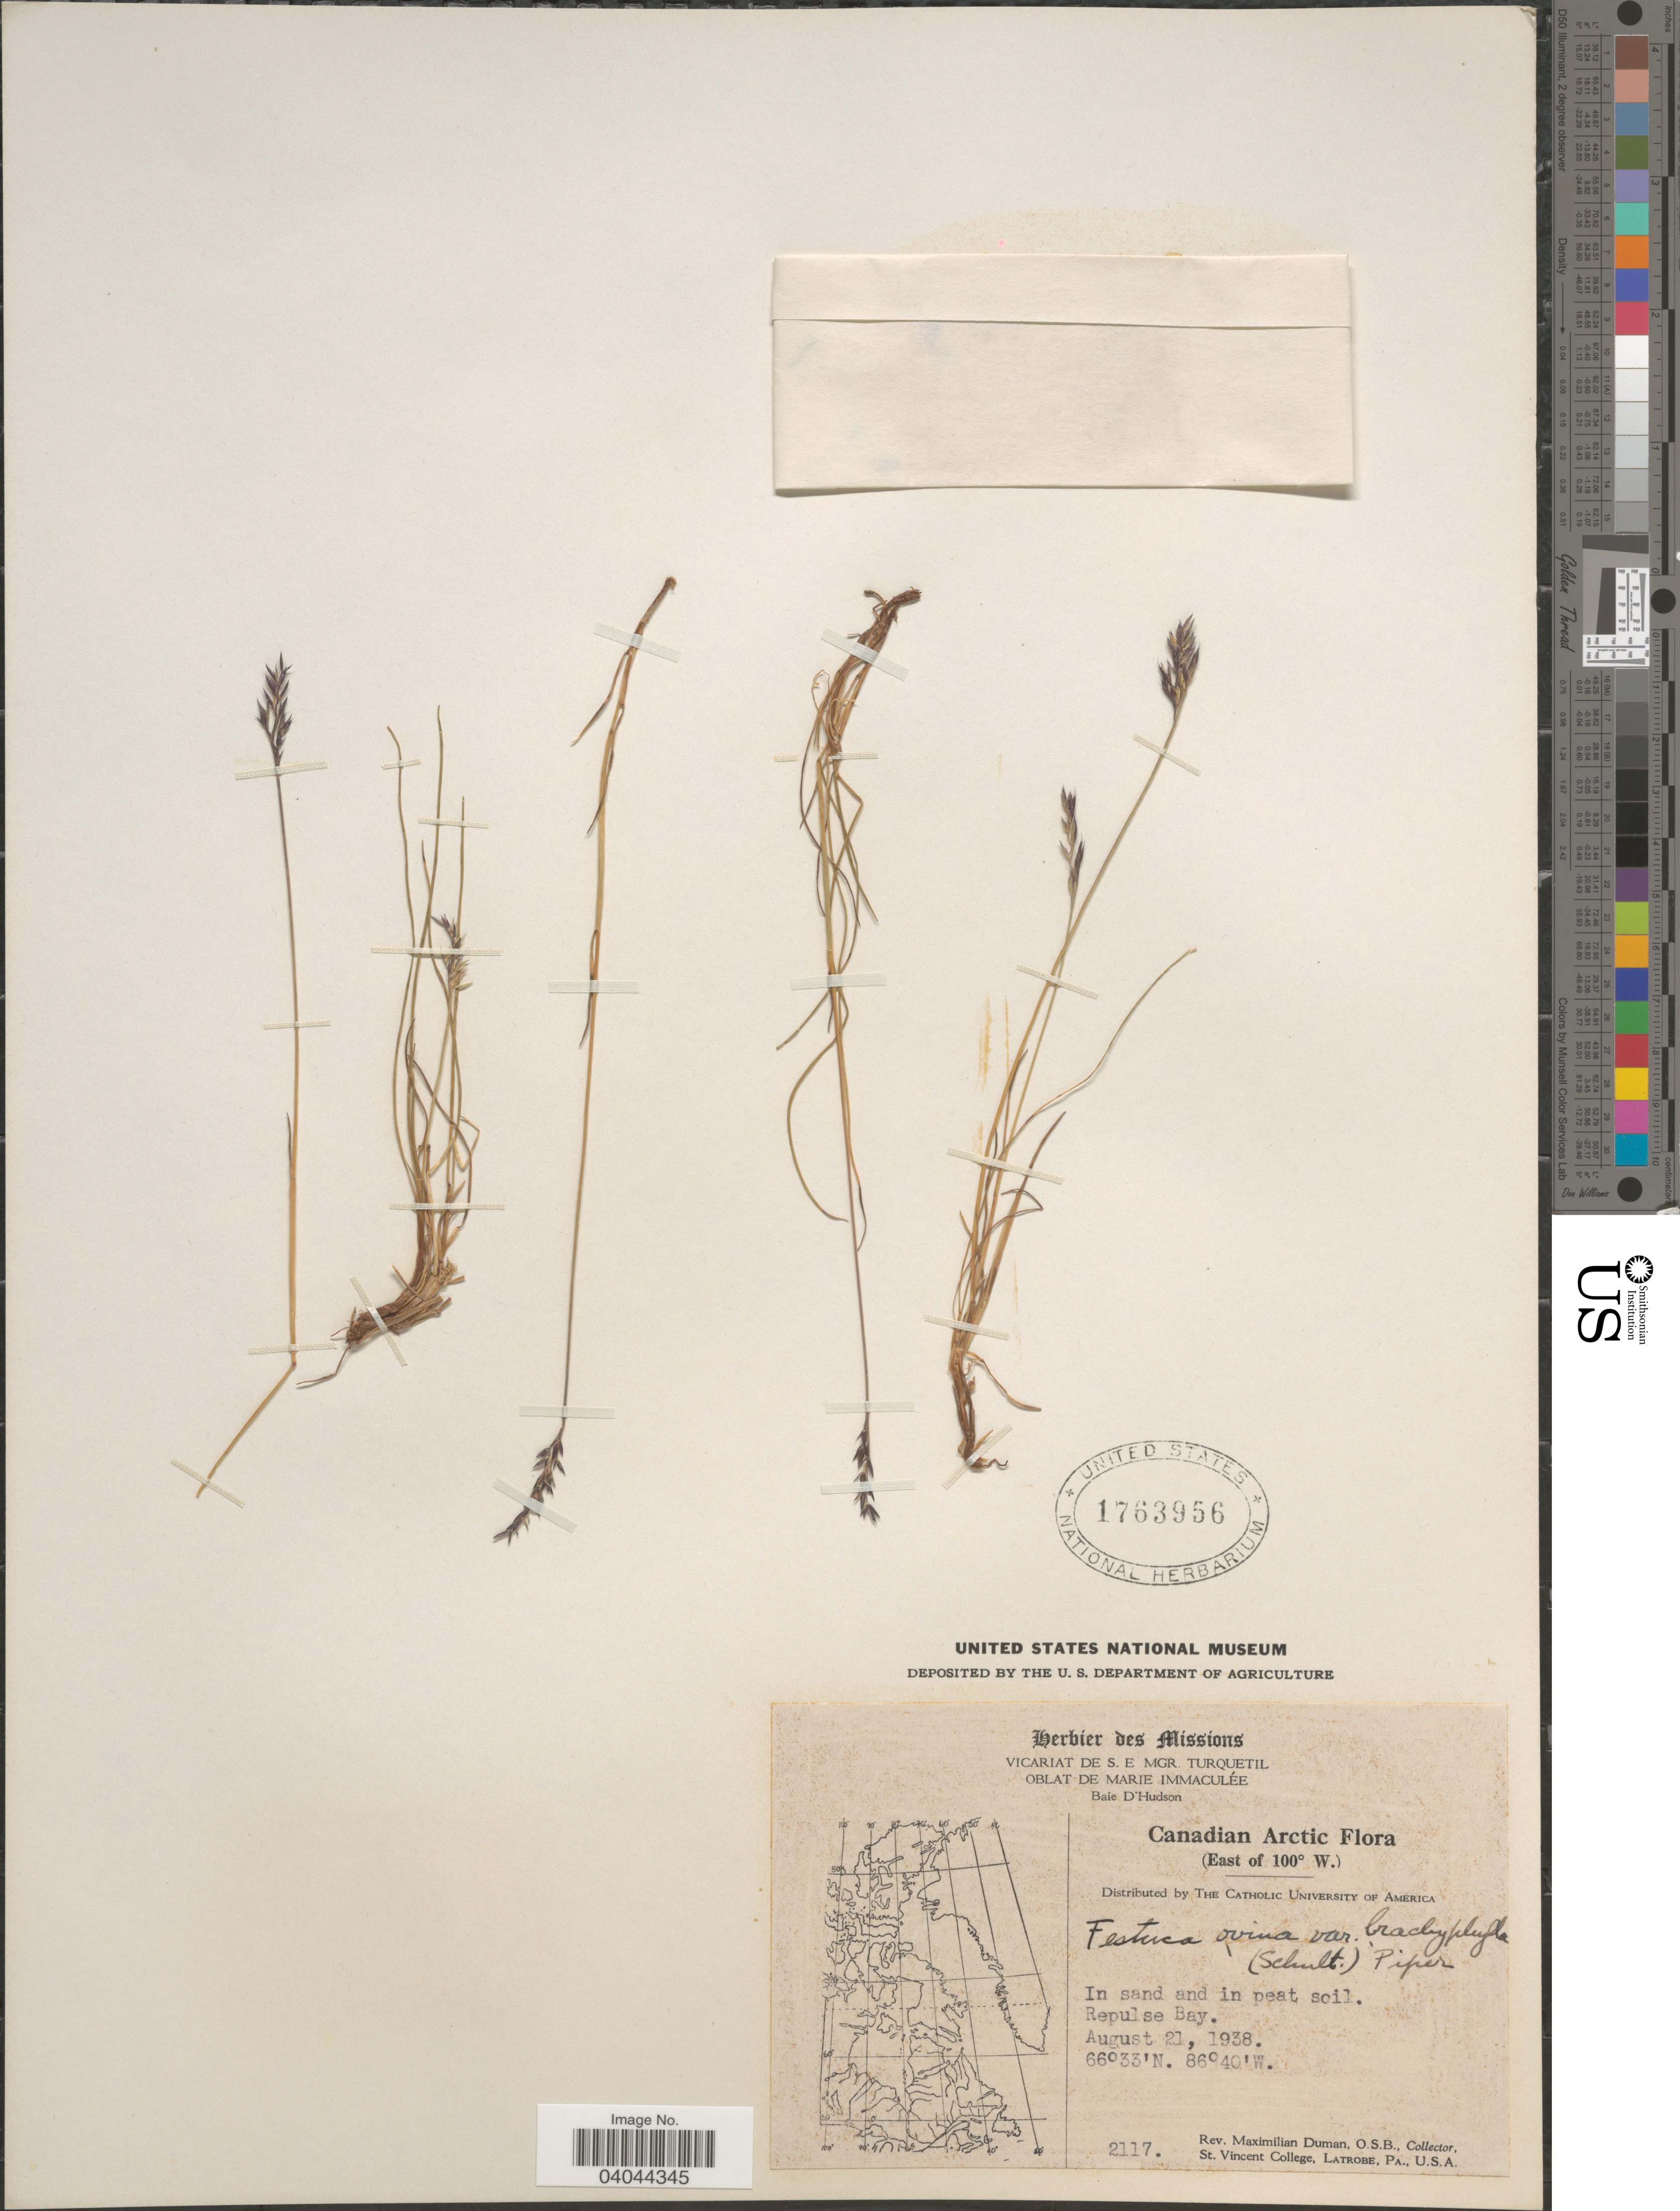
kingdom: Plantae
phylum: Tracheophyta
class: Liliopsida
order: Poales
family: Poaceae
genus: Festuca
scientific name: Festuca brachyphylla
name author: Schult.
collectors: M. Duman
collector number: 2117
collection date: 1938-08-21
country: Canada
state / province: Nunavut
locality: Canadian Arctic.(East of 100º W.). Repulse Bay.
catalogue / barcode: US 1763956